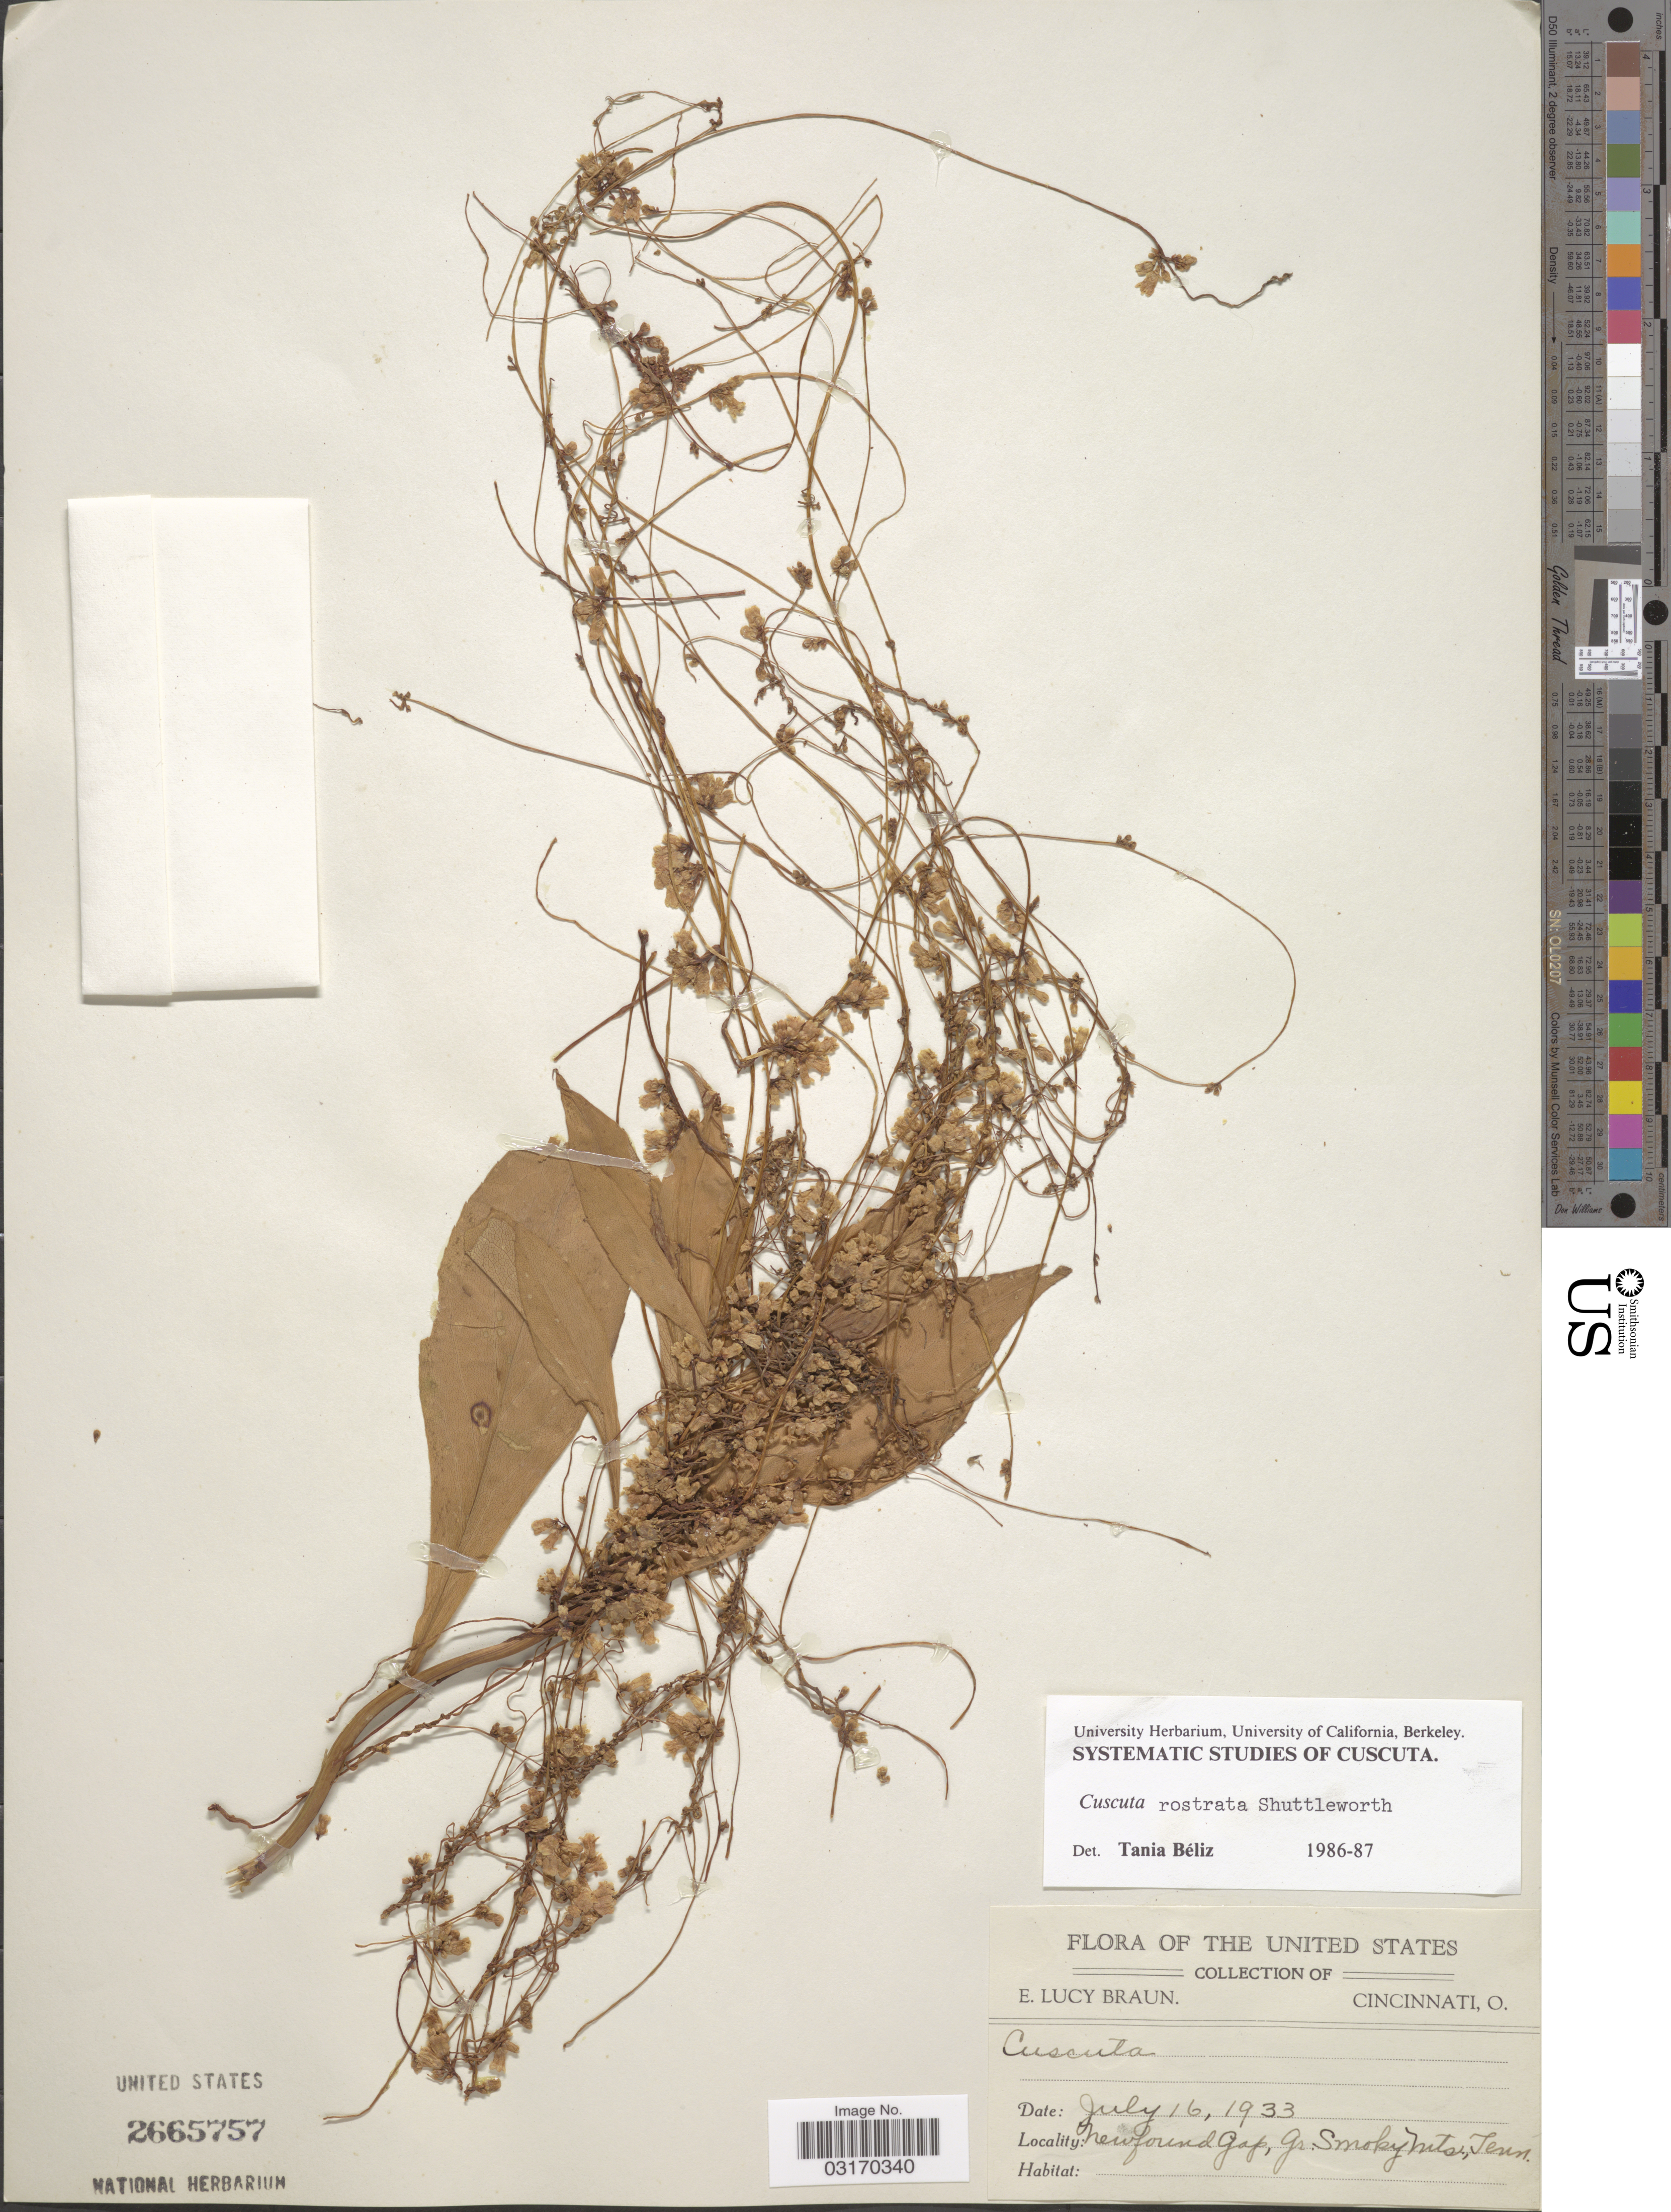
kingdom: Plantae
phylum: Tracheophyta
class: Magnoliopsida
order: Solanales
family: Convolvulaceae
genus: Cuscuta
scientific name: Cuscuta rostrata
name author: Shuttlew. ex Engelm. & A. Gray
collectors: E. L. Braun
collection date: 1933-07-16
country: United States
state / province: Tennessee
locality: Newfound Gap, Gr. Smoky Mts.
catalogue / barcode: US 2665757